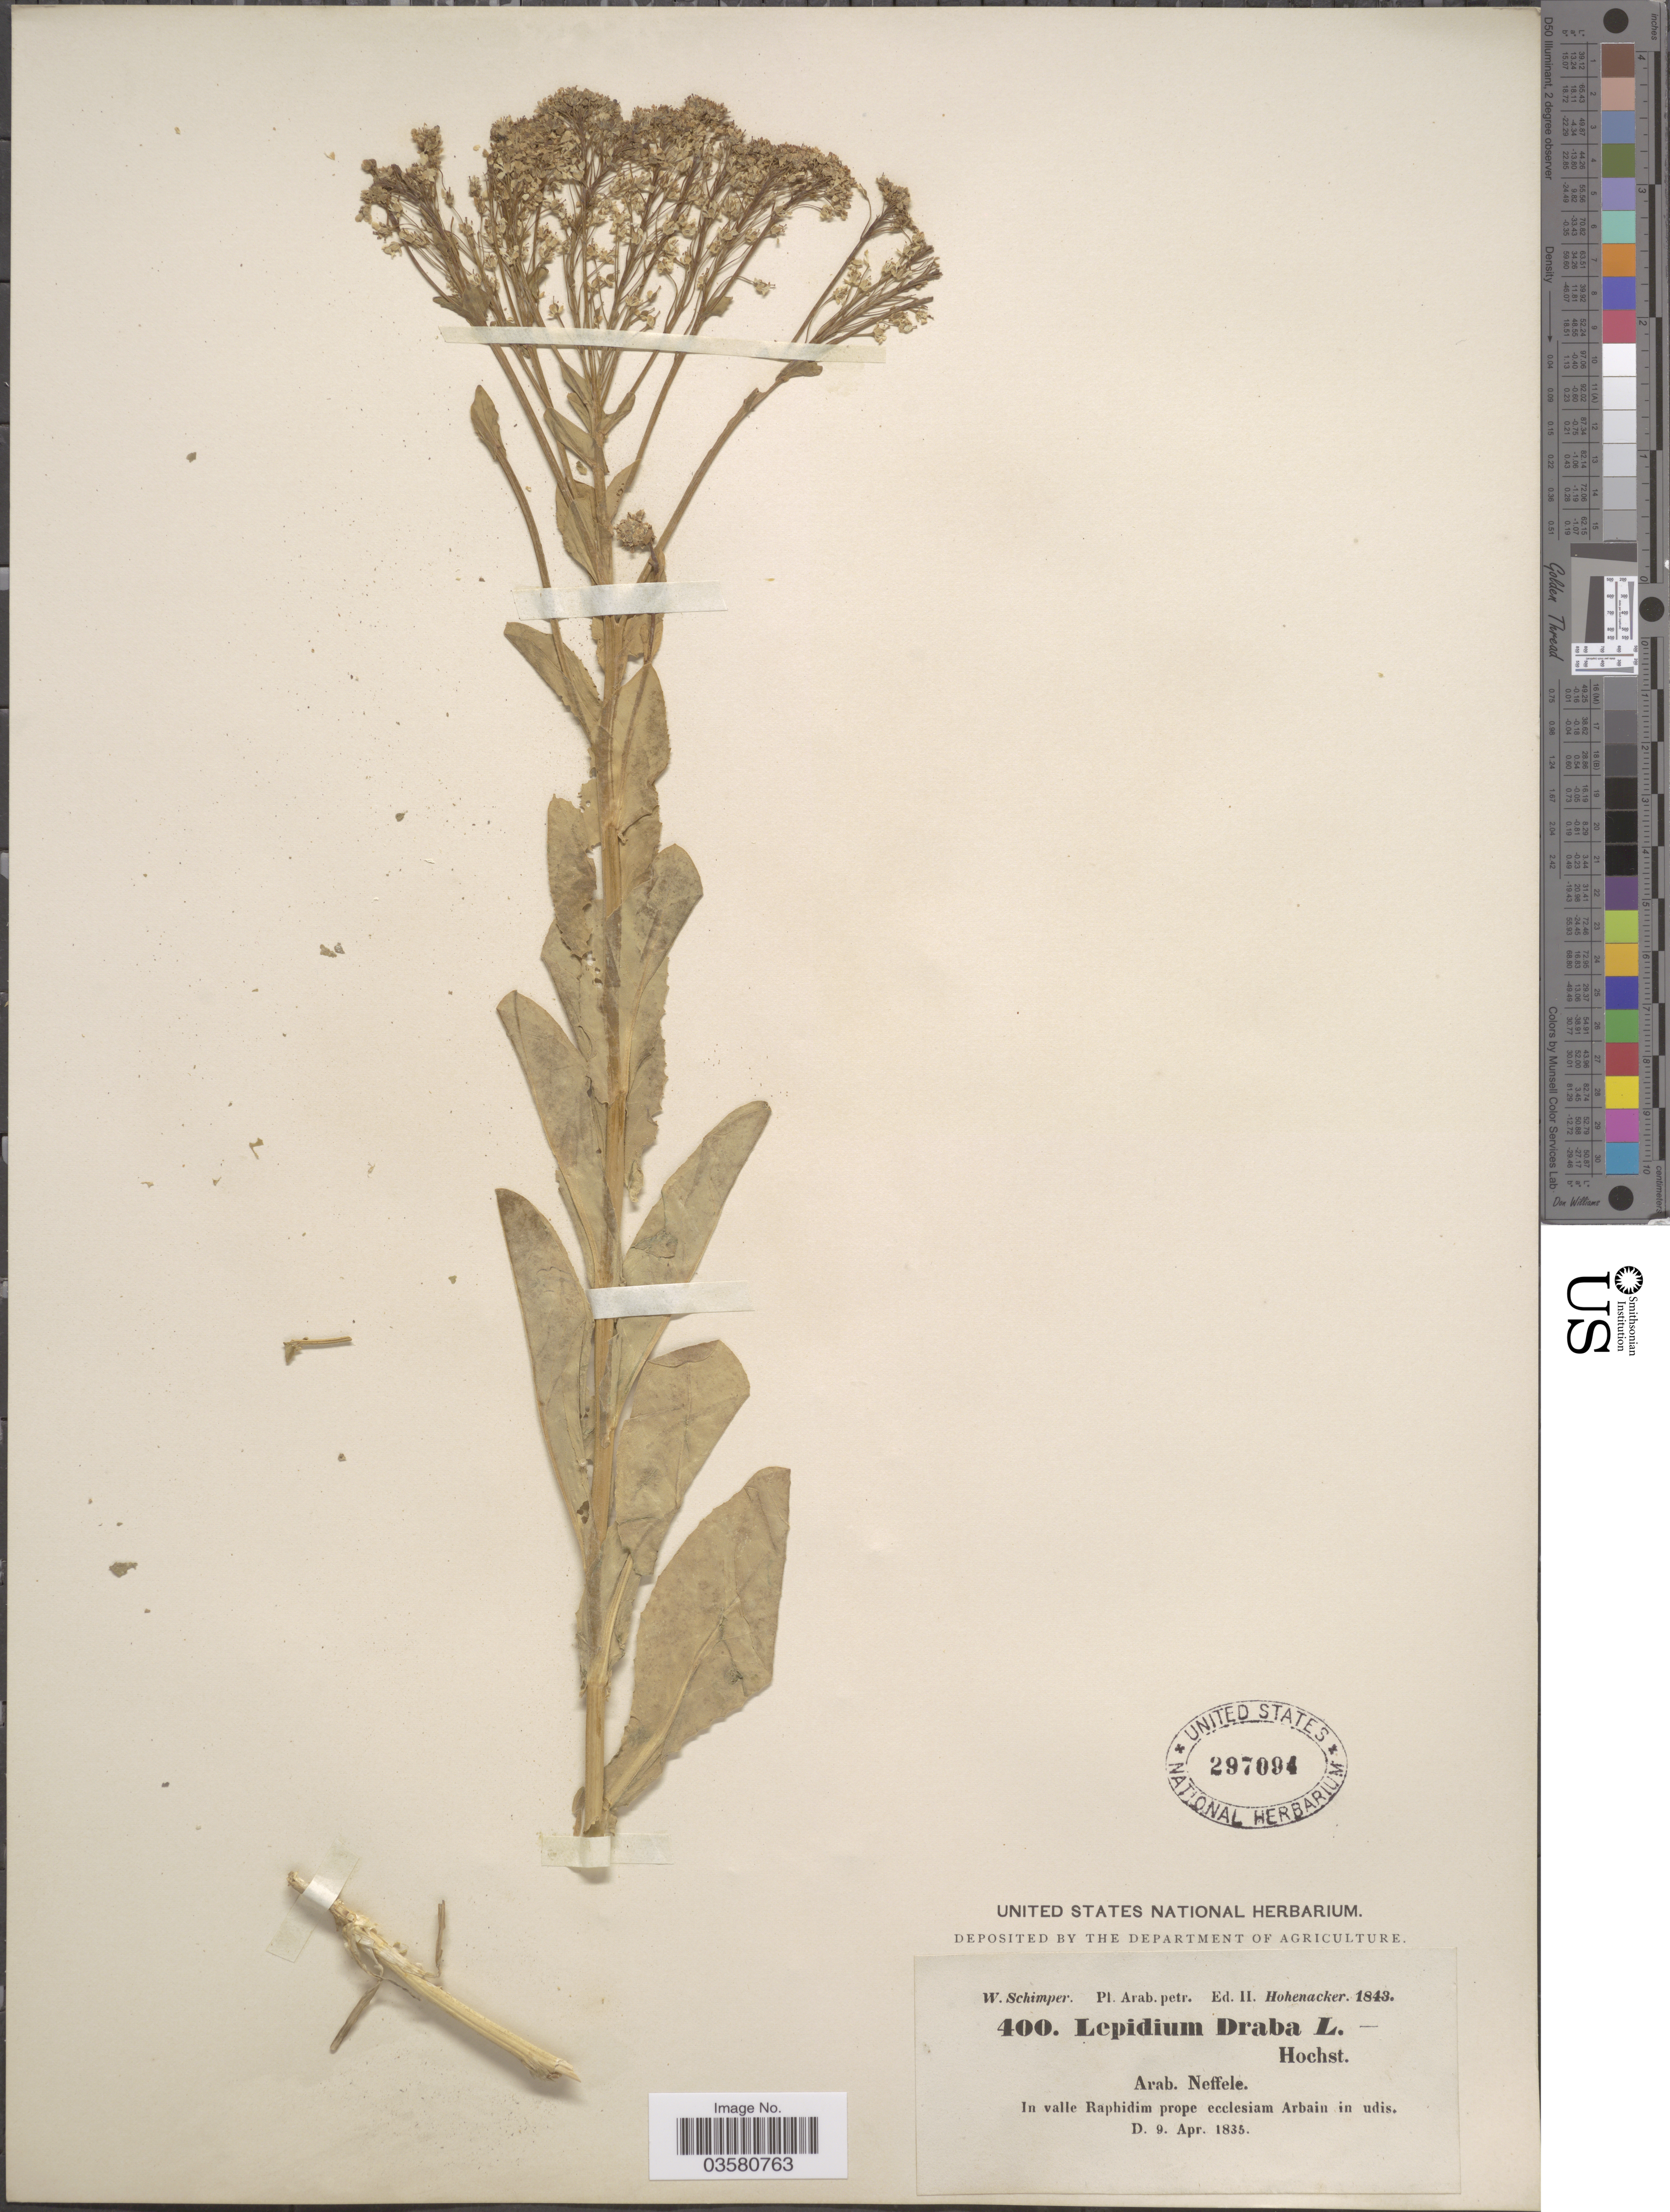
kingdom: Plantae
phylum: Tracheophyta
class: Magnoliopsida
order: Brassicales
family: Brassicaceae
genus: Lepidium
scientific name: Lepidium draba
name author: L.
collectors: W. Schimper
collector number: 400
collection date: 1835-04-09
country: Egypt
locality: Arab. petr. In valle Raphidim prope ecclesiam Arbain in udis.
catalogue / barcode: US 297094